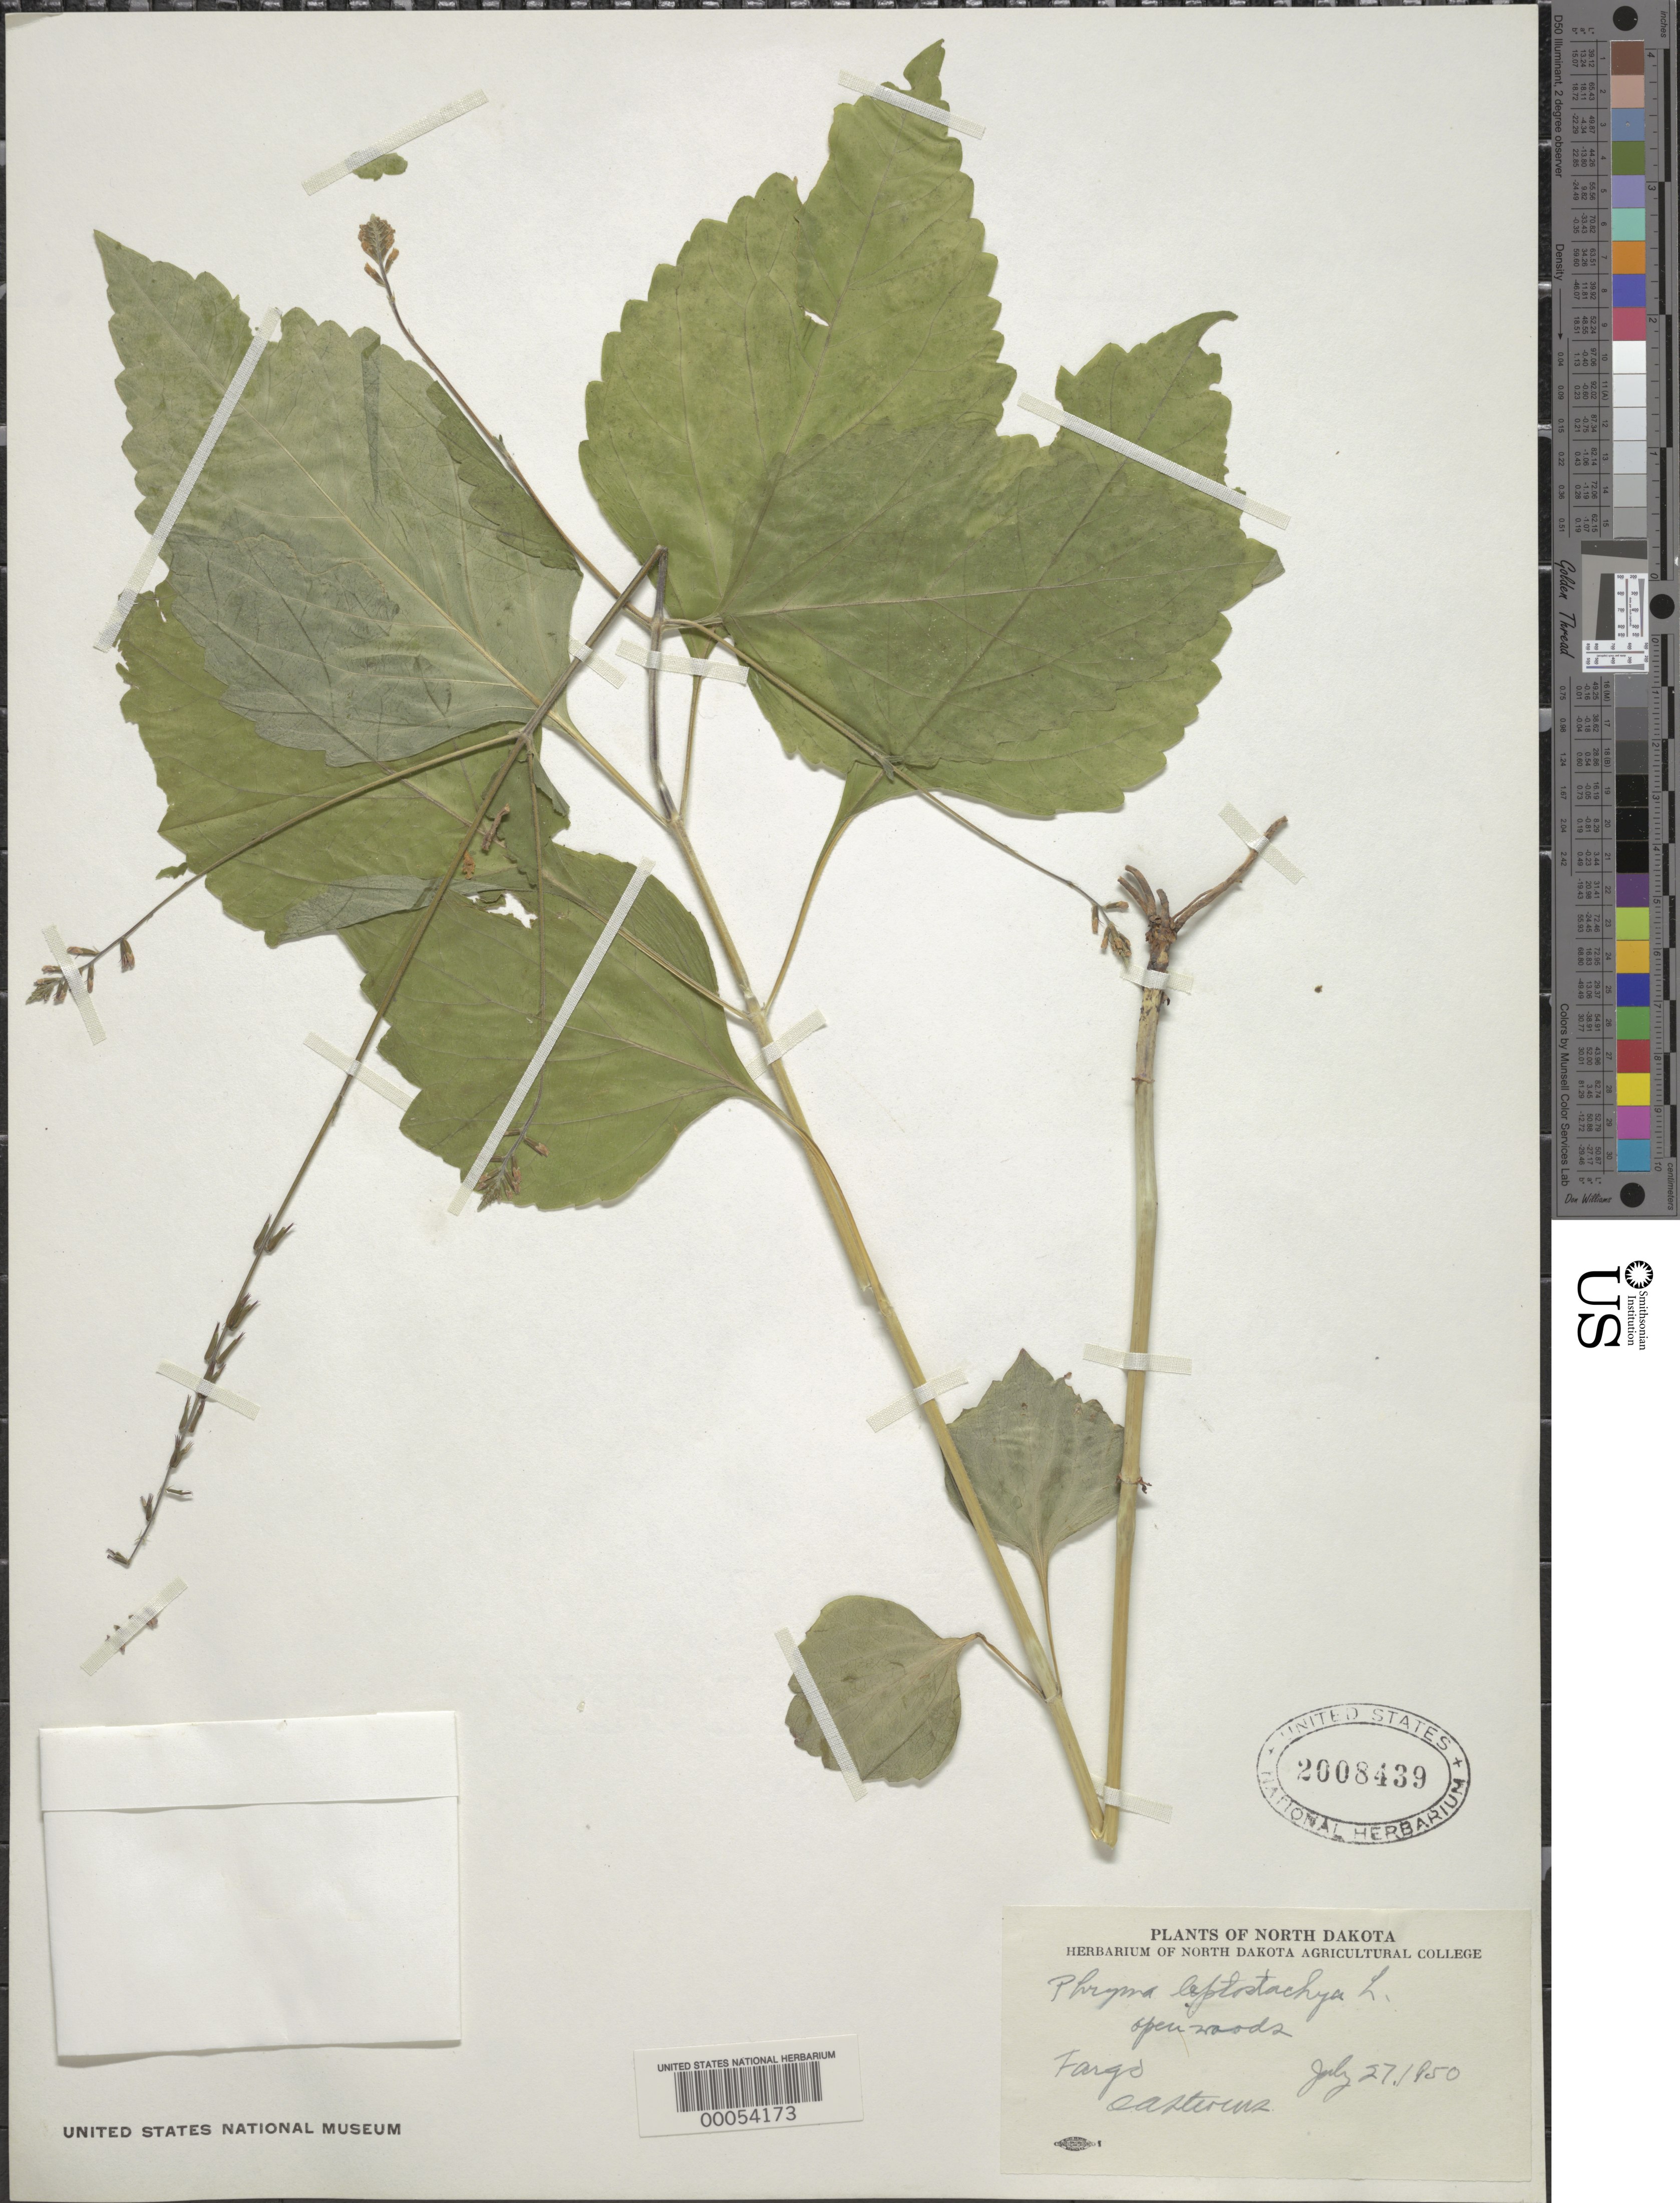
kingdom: Plantae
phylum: Tracheophyta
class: Magnoliopsida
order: Lamiales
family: Phrymaceae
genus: Phryma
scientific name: Phryma leptostachya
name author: L.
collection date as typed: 27 Jul 1950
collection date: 1950-07-27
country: United States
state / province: North Dakota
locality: Fargo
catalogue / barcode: US 2008439